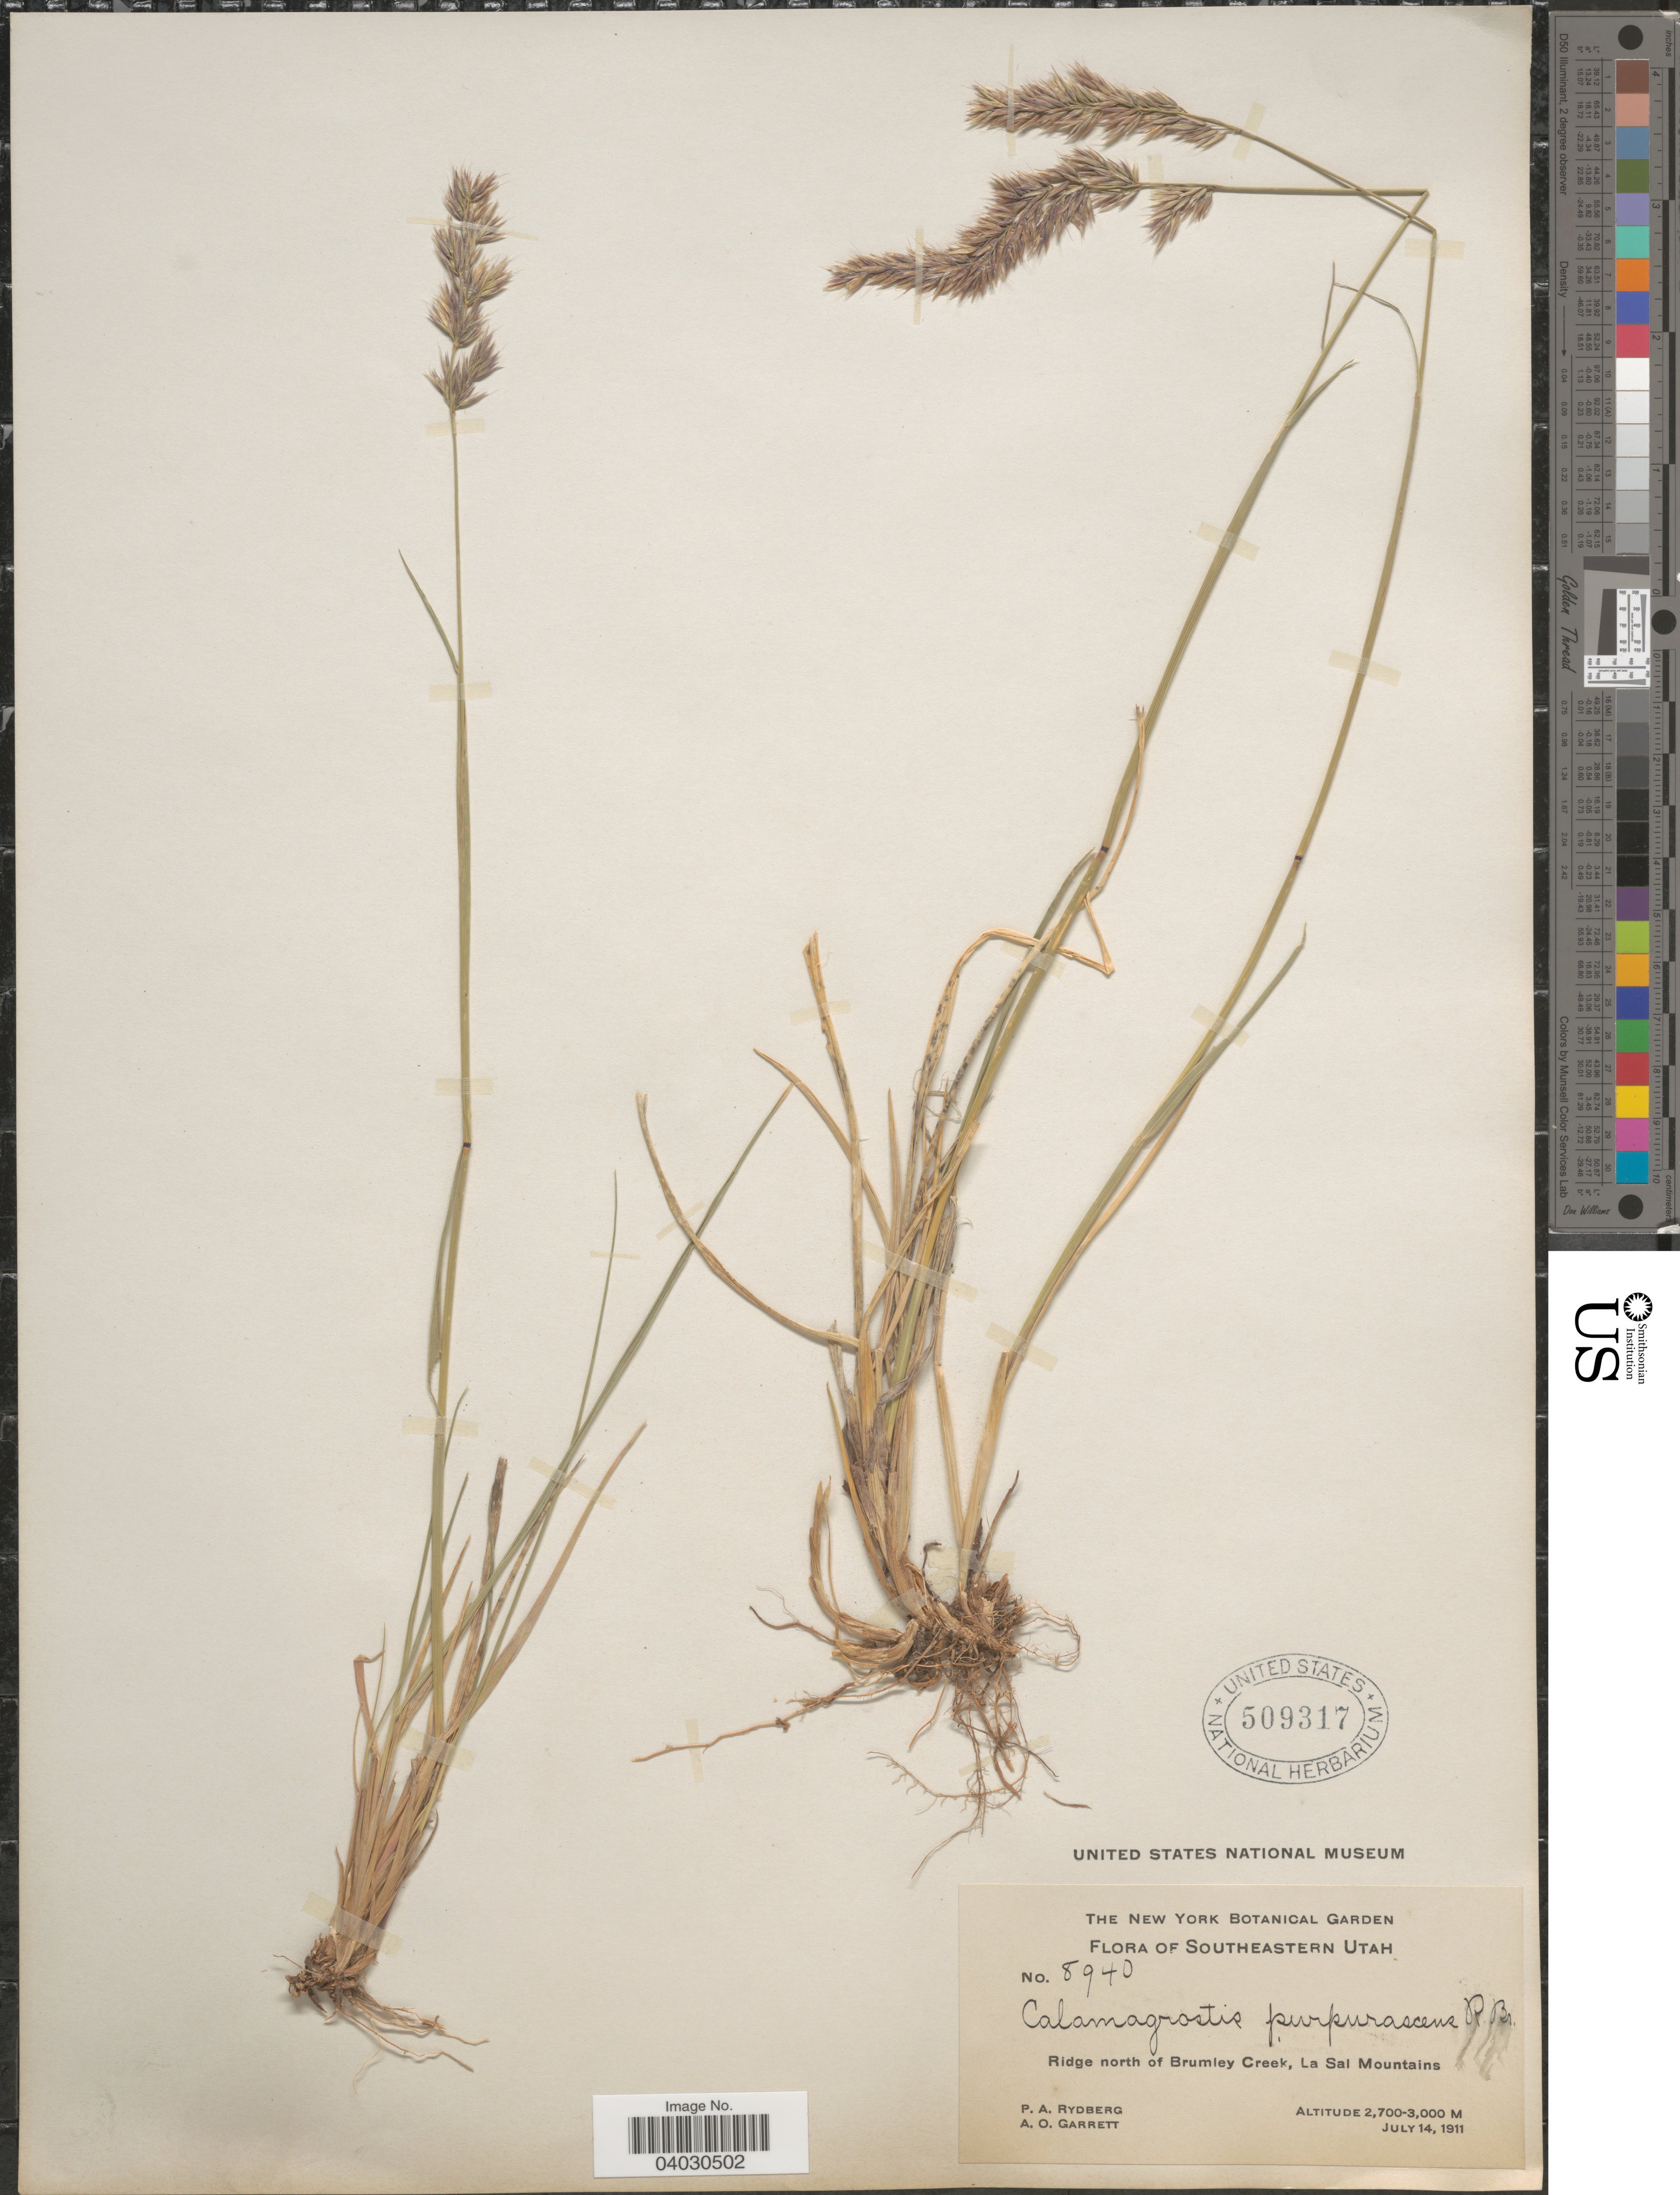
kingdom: Plantae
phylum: Tracheophyta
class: Liliopsida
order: Poales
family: Poaceae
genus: Calamagrostis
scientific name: Calamagrostis purpurascens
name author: R. Br.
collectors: P. A. Rydberg & A. O. Garrett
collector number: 8940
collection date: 1911-07-14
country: United States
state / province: Utah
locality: Southeastern Utah. Ridge north of Brumley Creek, La Sal Mountains.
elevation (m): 2700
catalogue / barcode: US 509317